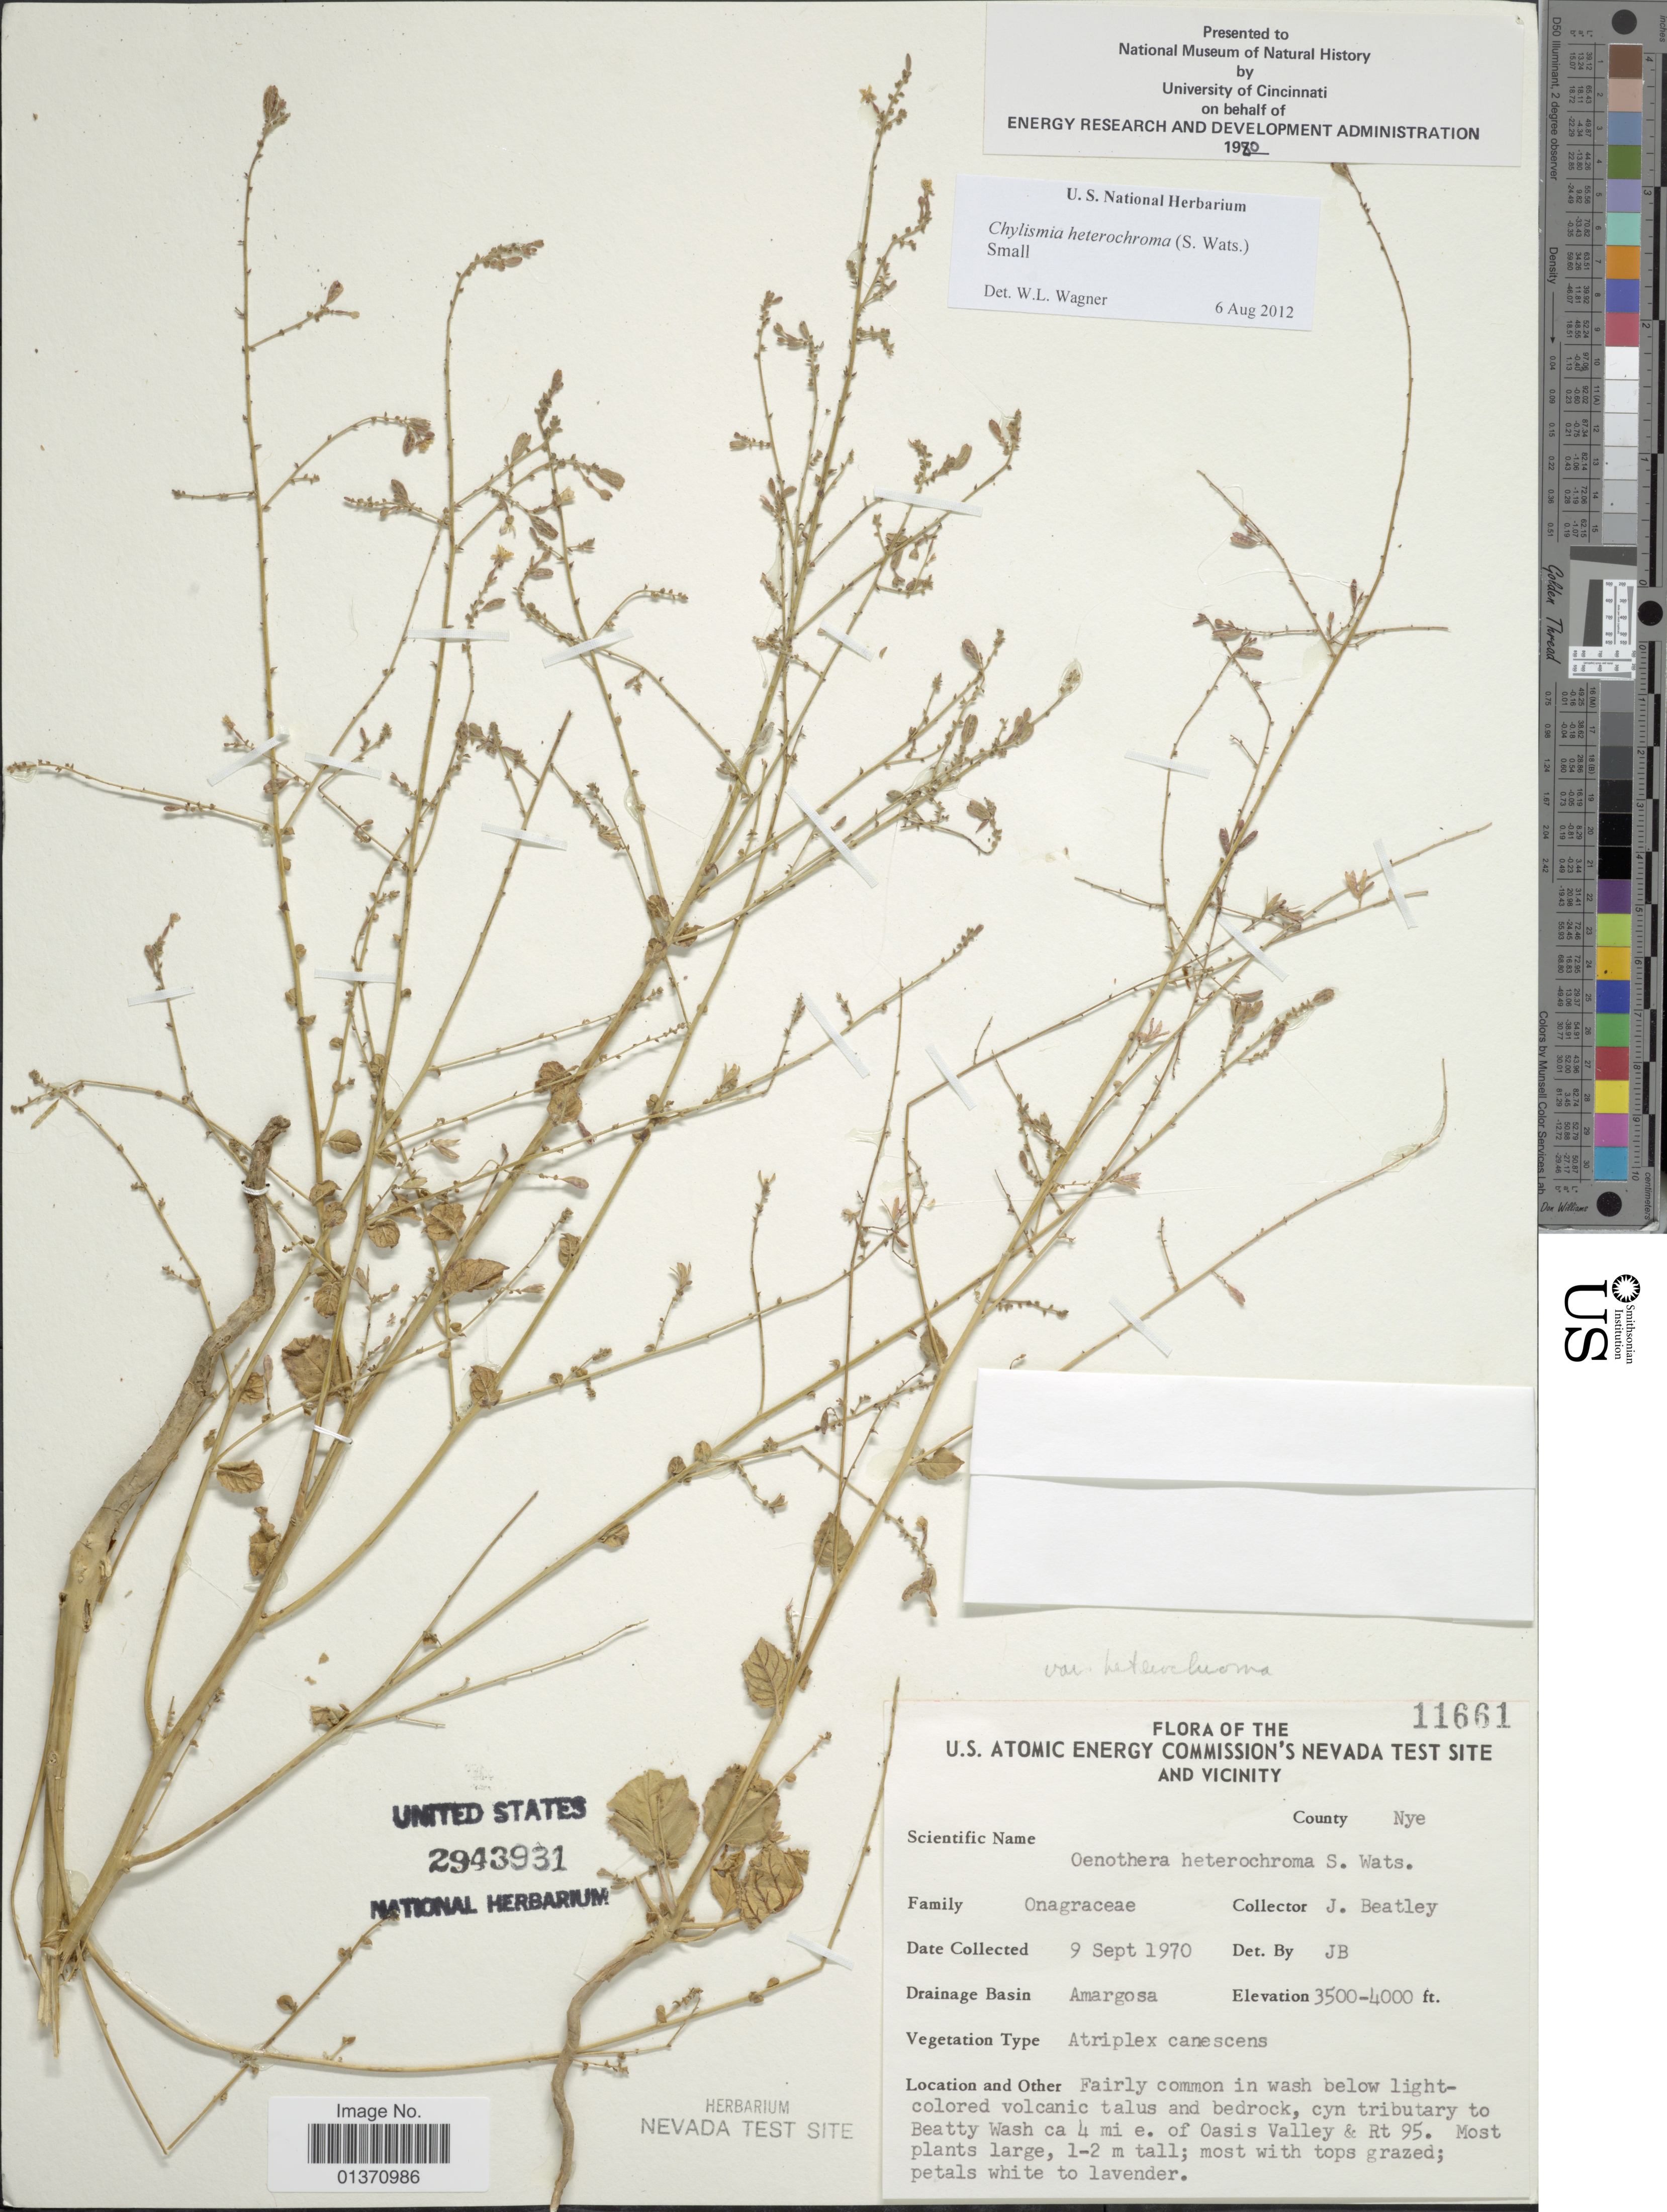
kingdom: Plantae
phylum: Tracheophyta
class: Magnoliopsida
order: Myrtales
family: Onagraceae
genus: Chylismia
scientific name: Chylismia heterochroma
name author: (S. Watson) Small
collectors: J. C. Beatley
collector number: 11661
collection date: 1970-09-09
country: United States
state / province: Nevada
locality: U. S. Atomic Energy Commission's Nevada Test Site and Vicinity, Amargosa, cyn tributary to Beatty Wash ca 4 mi e. of Oasis Valley & Rt 95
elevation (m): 1067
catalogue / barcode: US 2943931